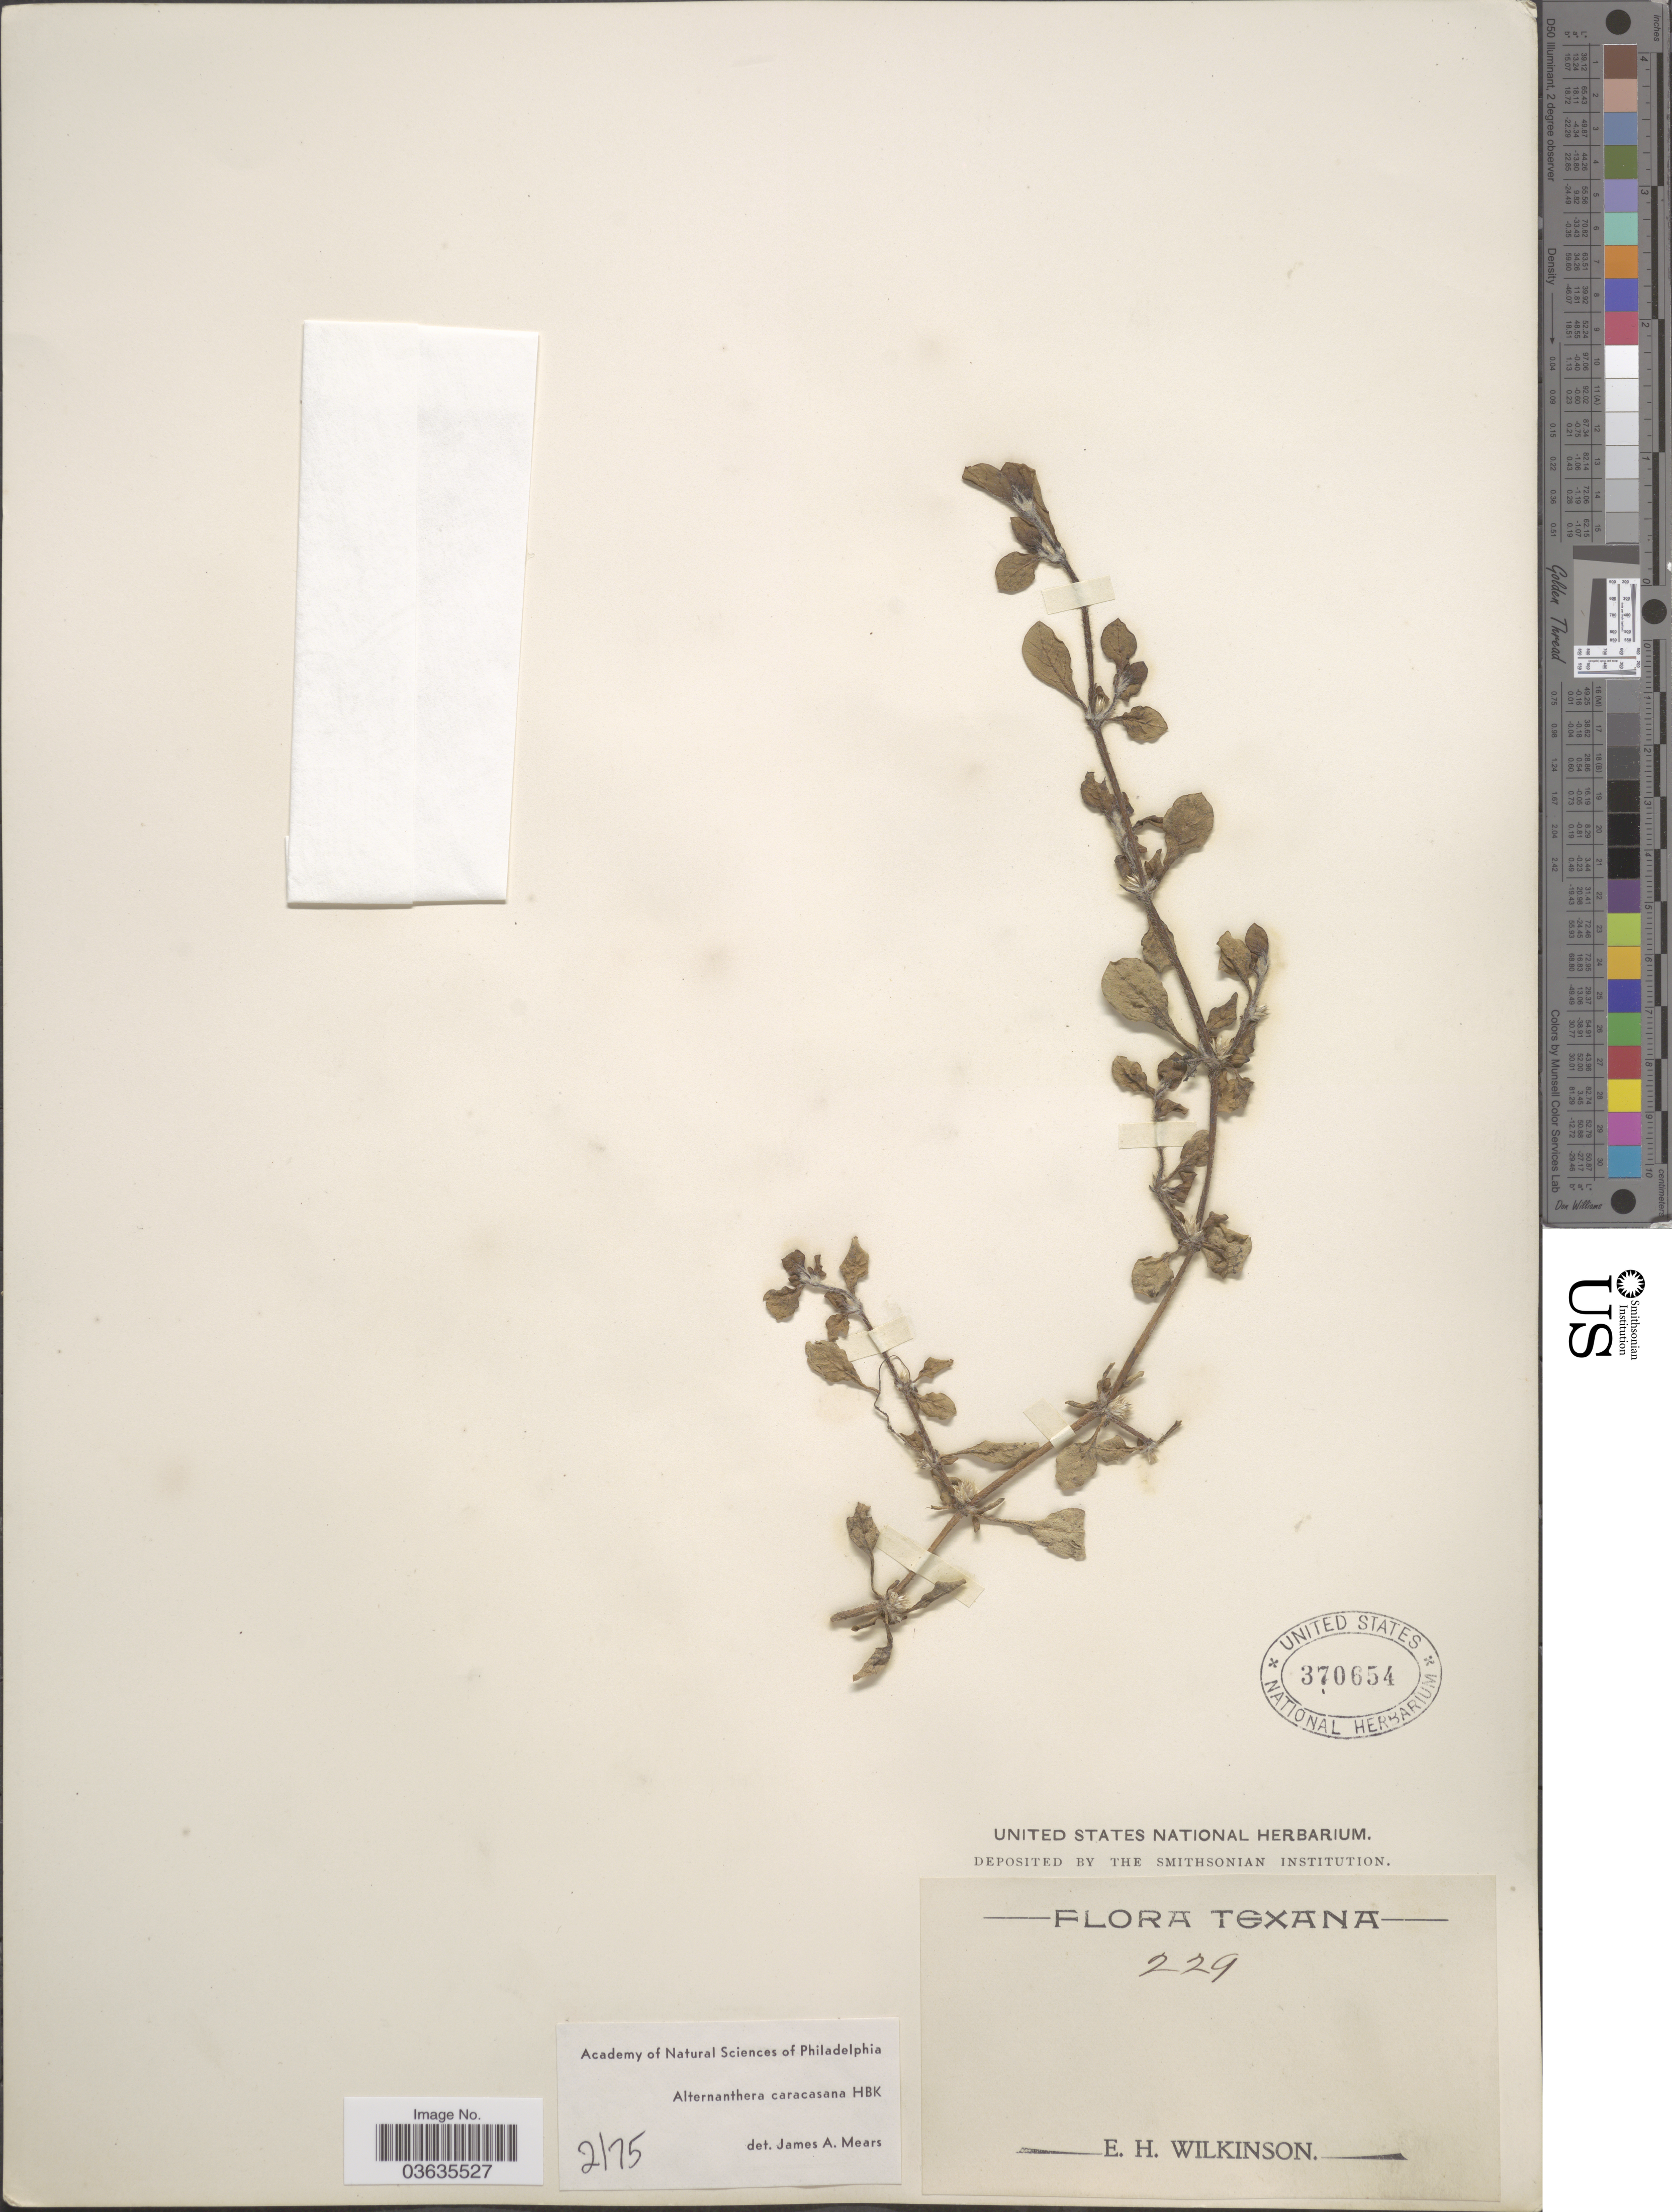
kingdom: Plantae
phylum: Tracheophyta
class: Magnoliopsida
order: Caryophyllales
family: Amaranthaceae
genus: Alternanthera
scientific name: Alternanthera caracasana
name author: Kunth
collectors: E. Wilkinson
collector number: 229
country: United States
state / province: Texas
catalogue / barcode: US 370654